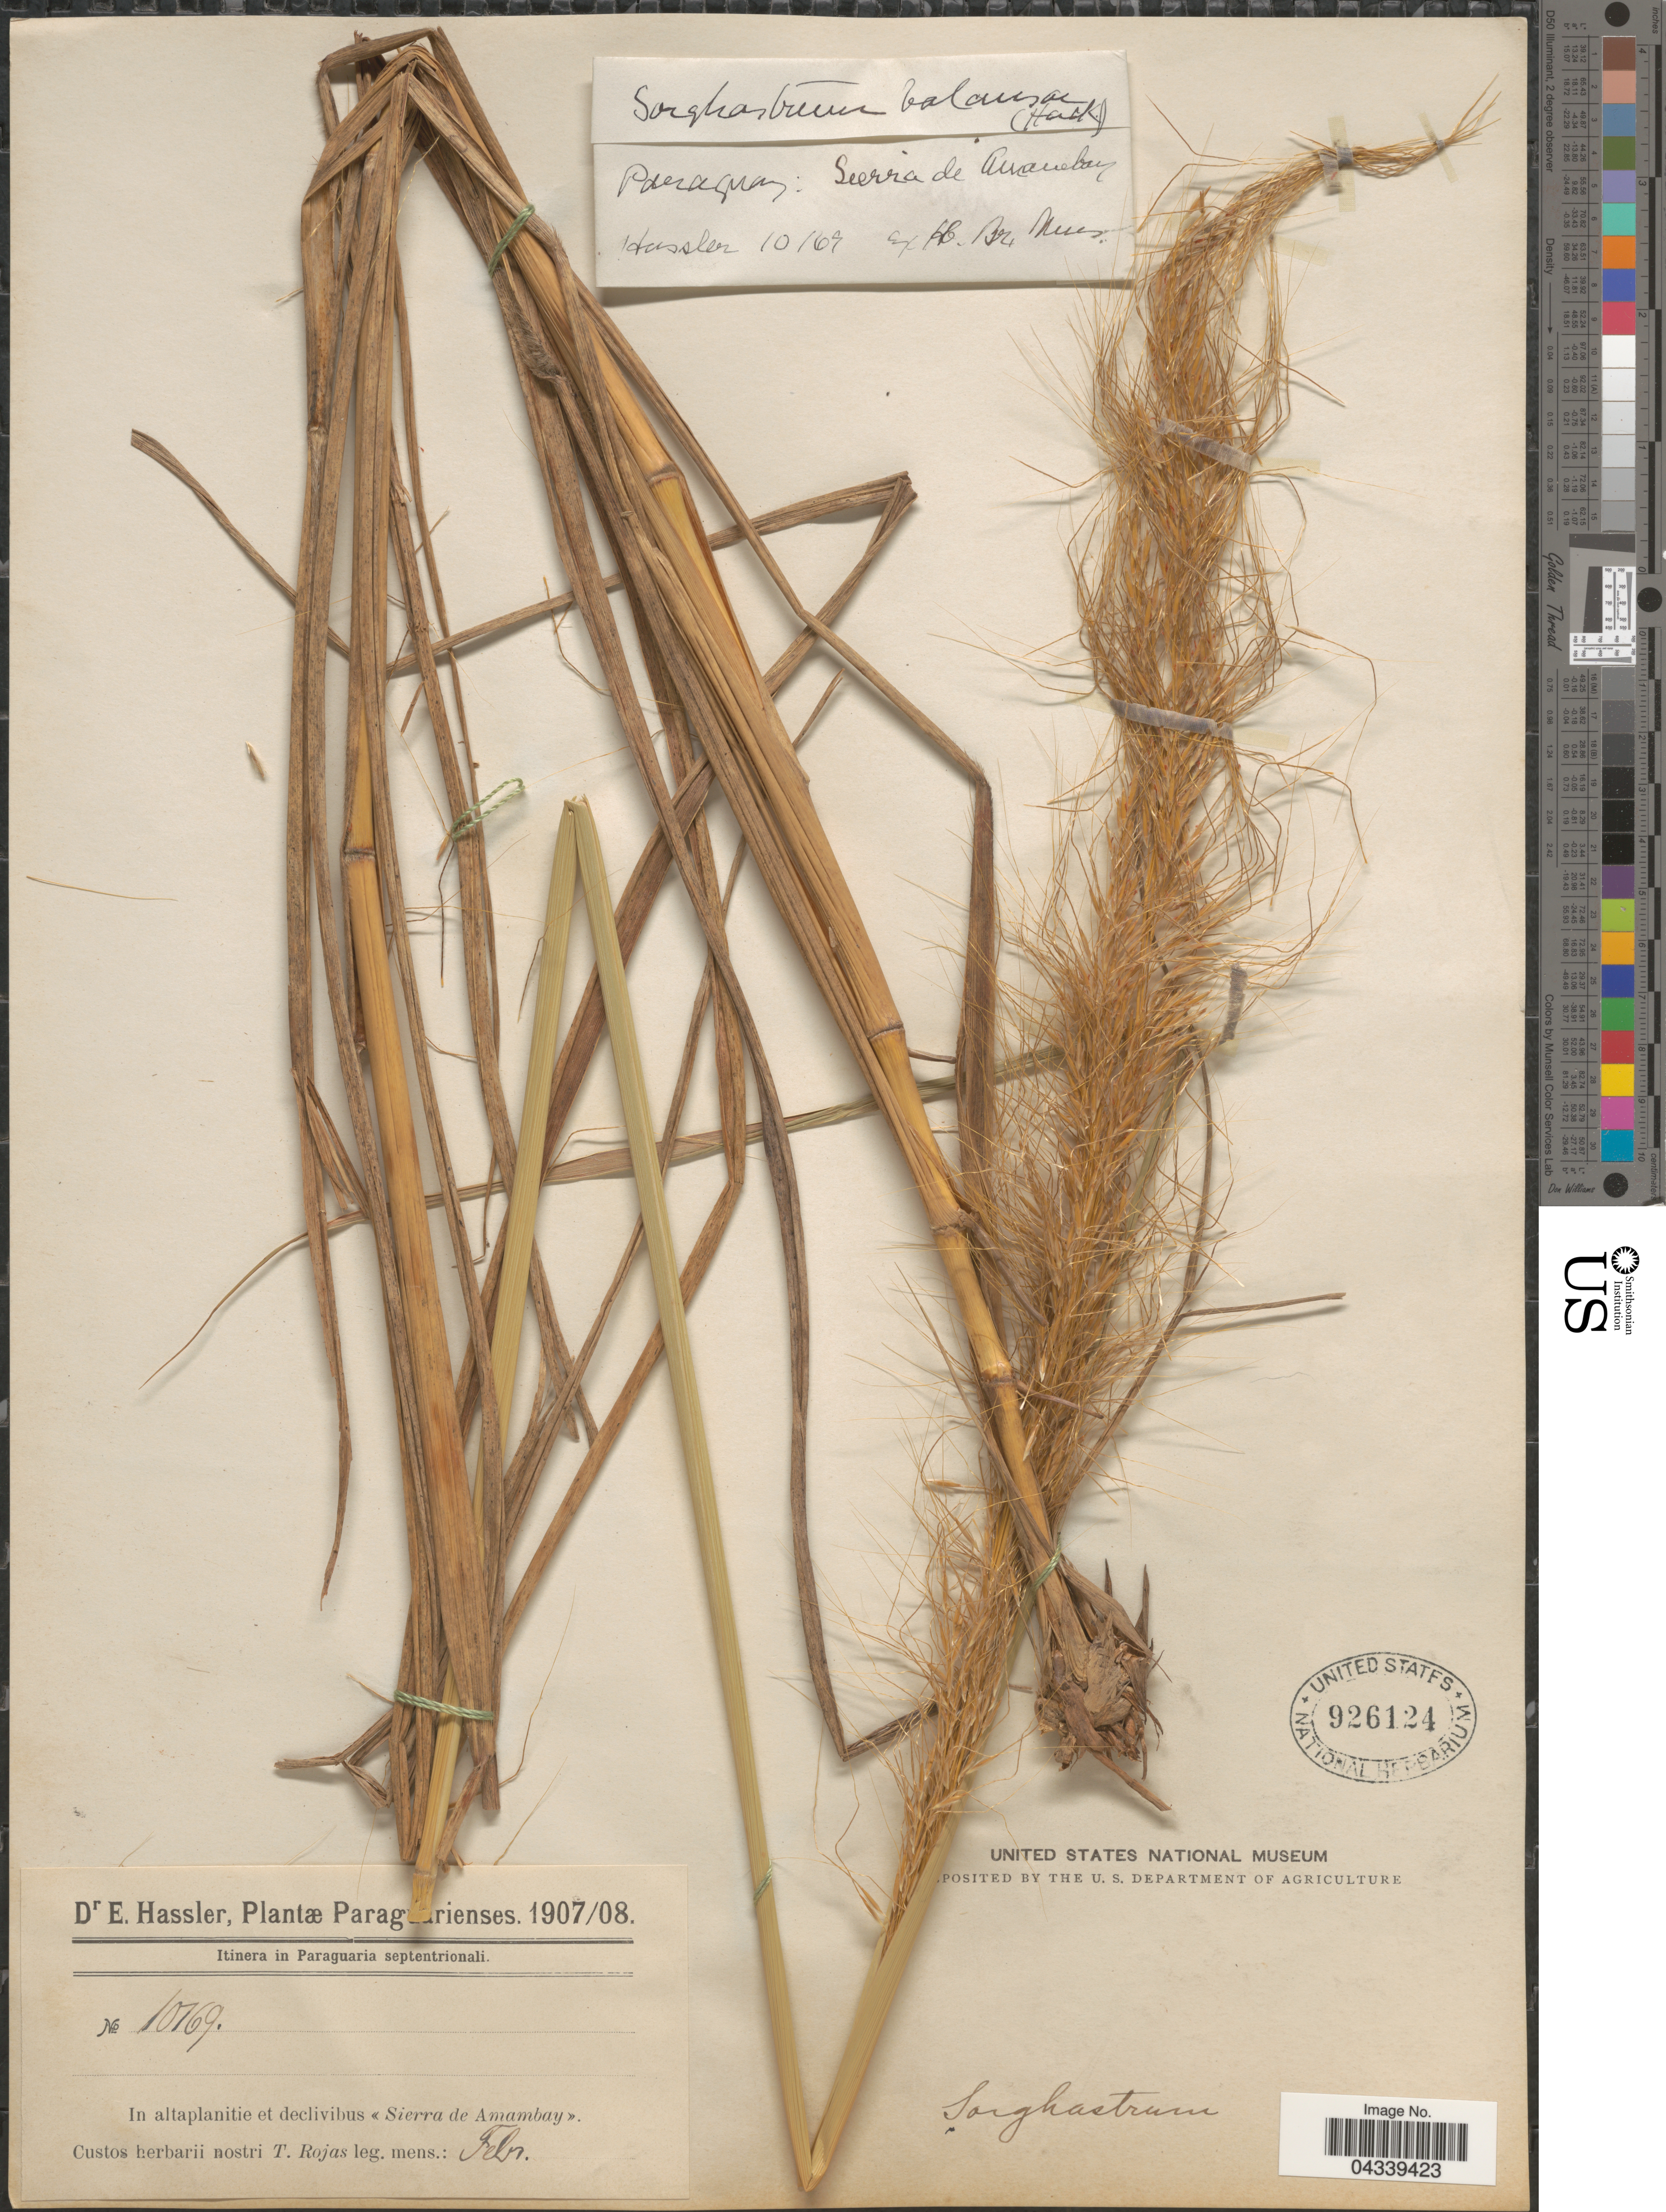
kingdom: Plantae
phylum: Tracheophyta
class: Liliopsida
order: Poales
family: Poaceae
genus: Sorghastrum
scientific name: Sorghastrum balansae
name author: (Hack.) Dávila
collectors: T. Rojas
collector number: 10169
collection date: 1907-02/1908-02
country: Paraguay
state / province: Paraguari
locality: Itinera in Paraguaria septentrionali. In altaplanitie et declivibus <<Sierra de Amambay>>.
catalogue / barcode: US 926124